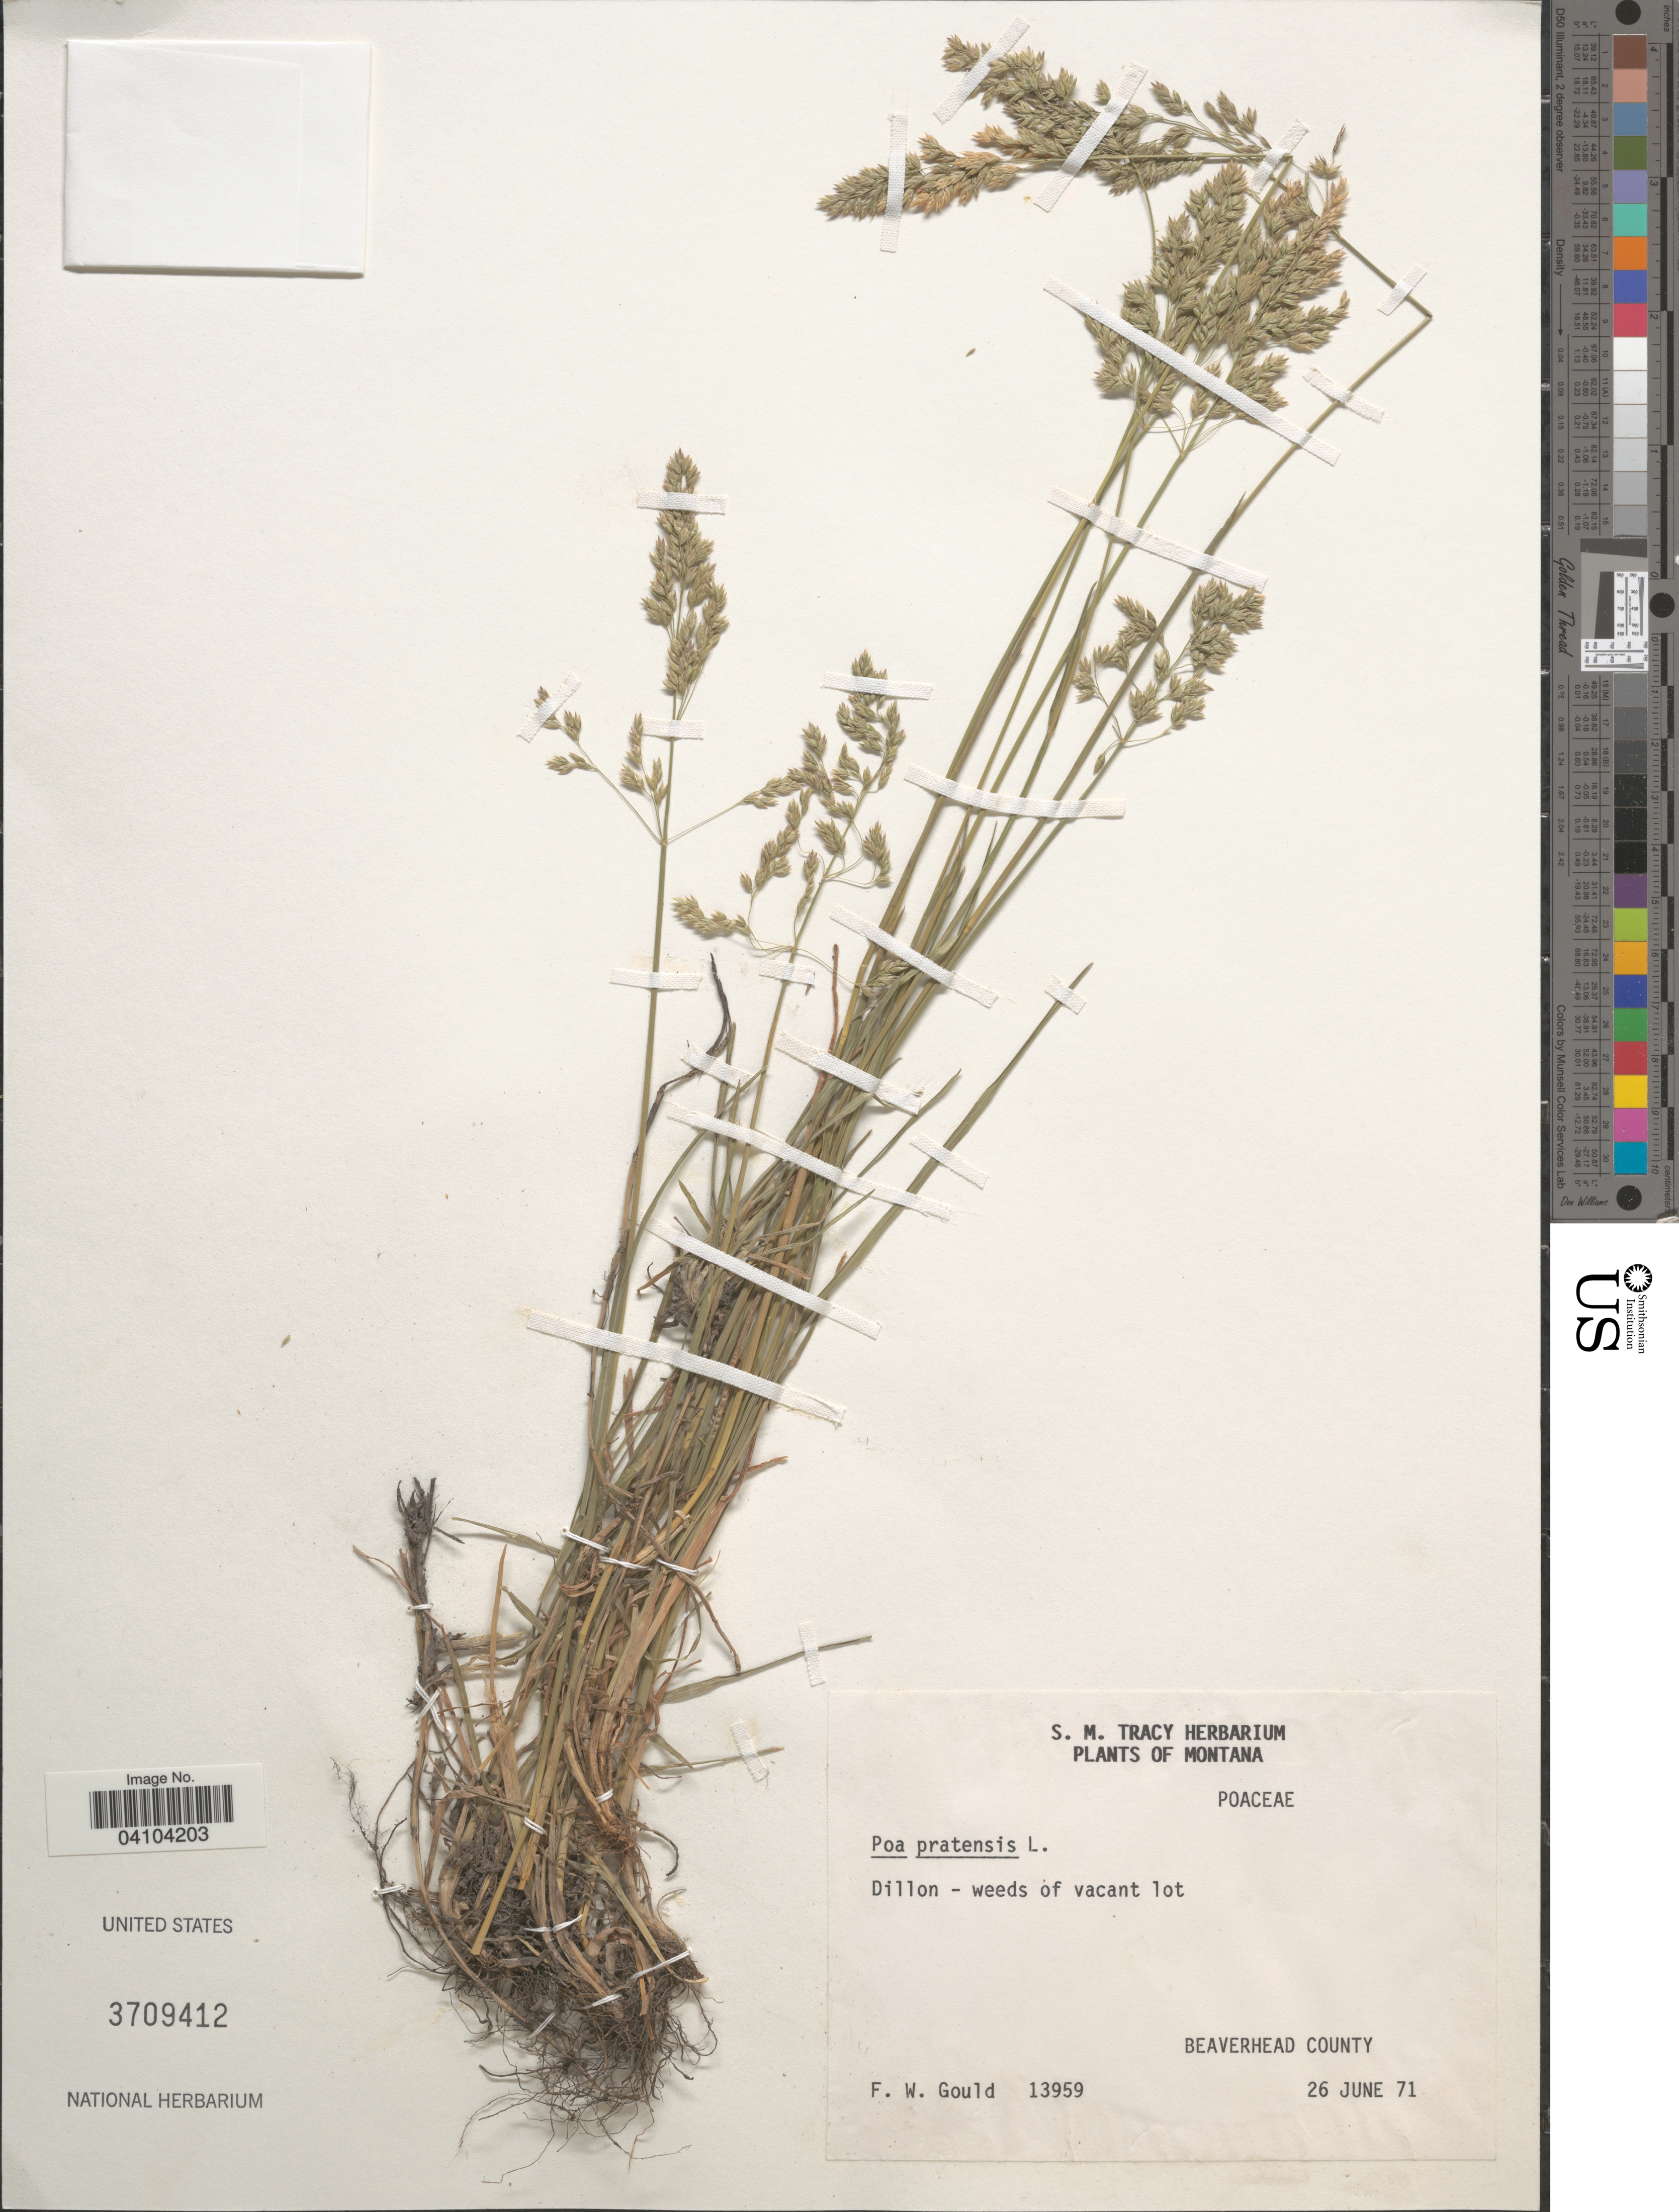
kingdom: Plantae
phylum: Tracheophyta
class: Liliopsida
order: Poales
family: Poaceae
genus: Poa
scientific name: Poa pratensis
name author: L.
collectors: F. W. Gould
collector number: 13959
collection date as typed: Transcribed d/m/y: 26/6/71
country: United States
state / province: Montana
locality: Dillon - weeds of vacant lot. Beaverhead County.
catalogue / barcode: US 3709412